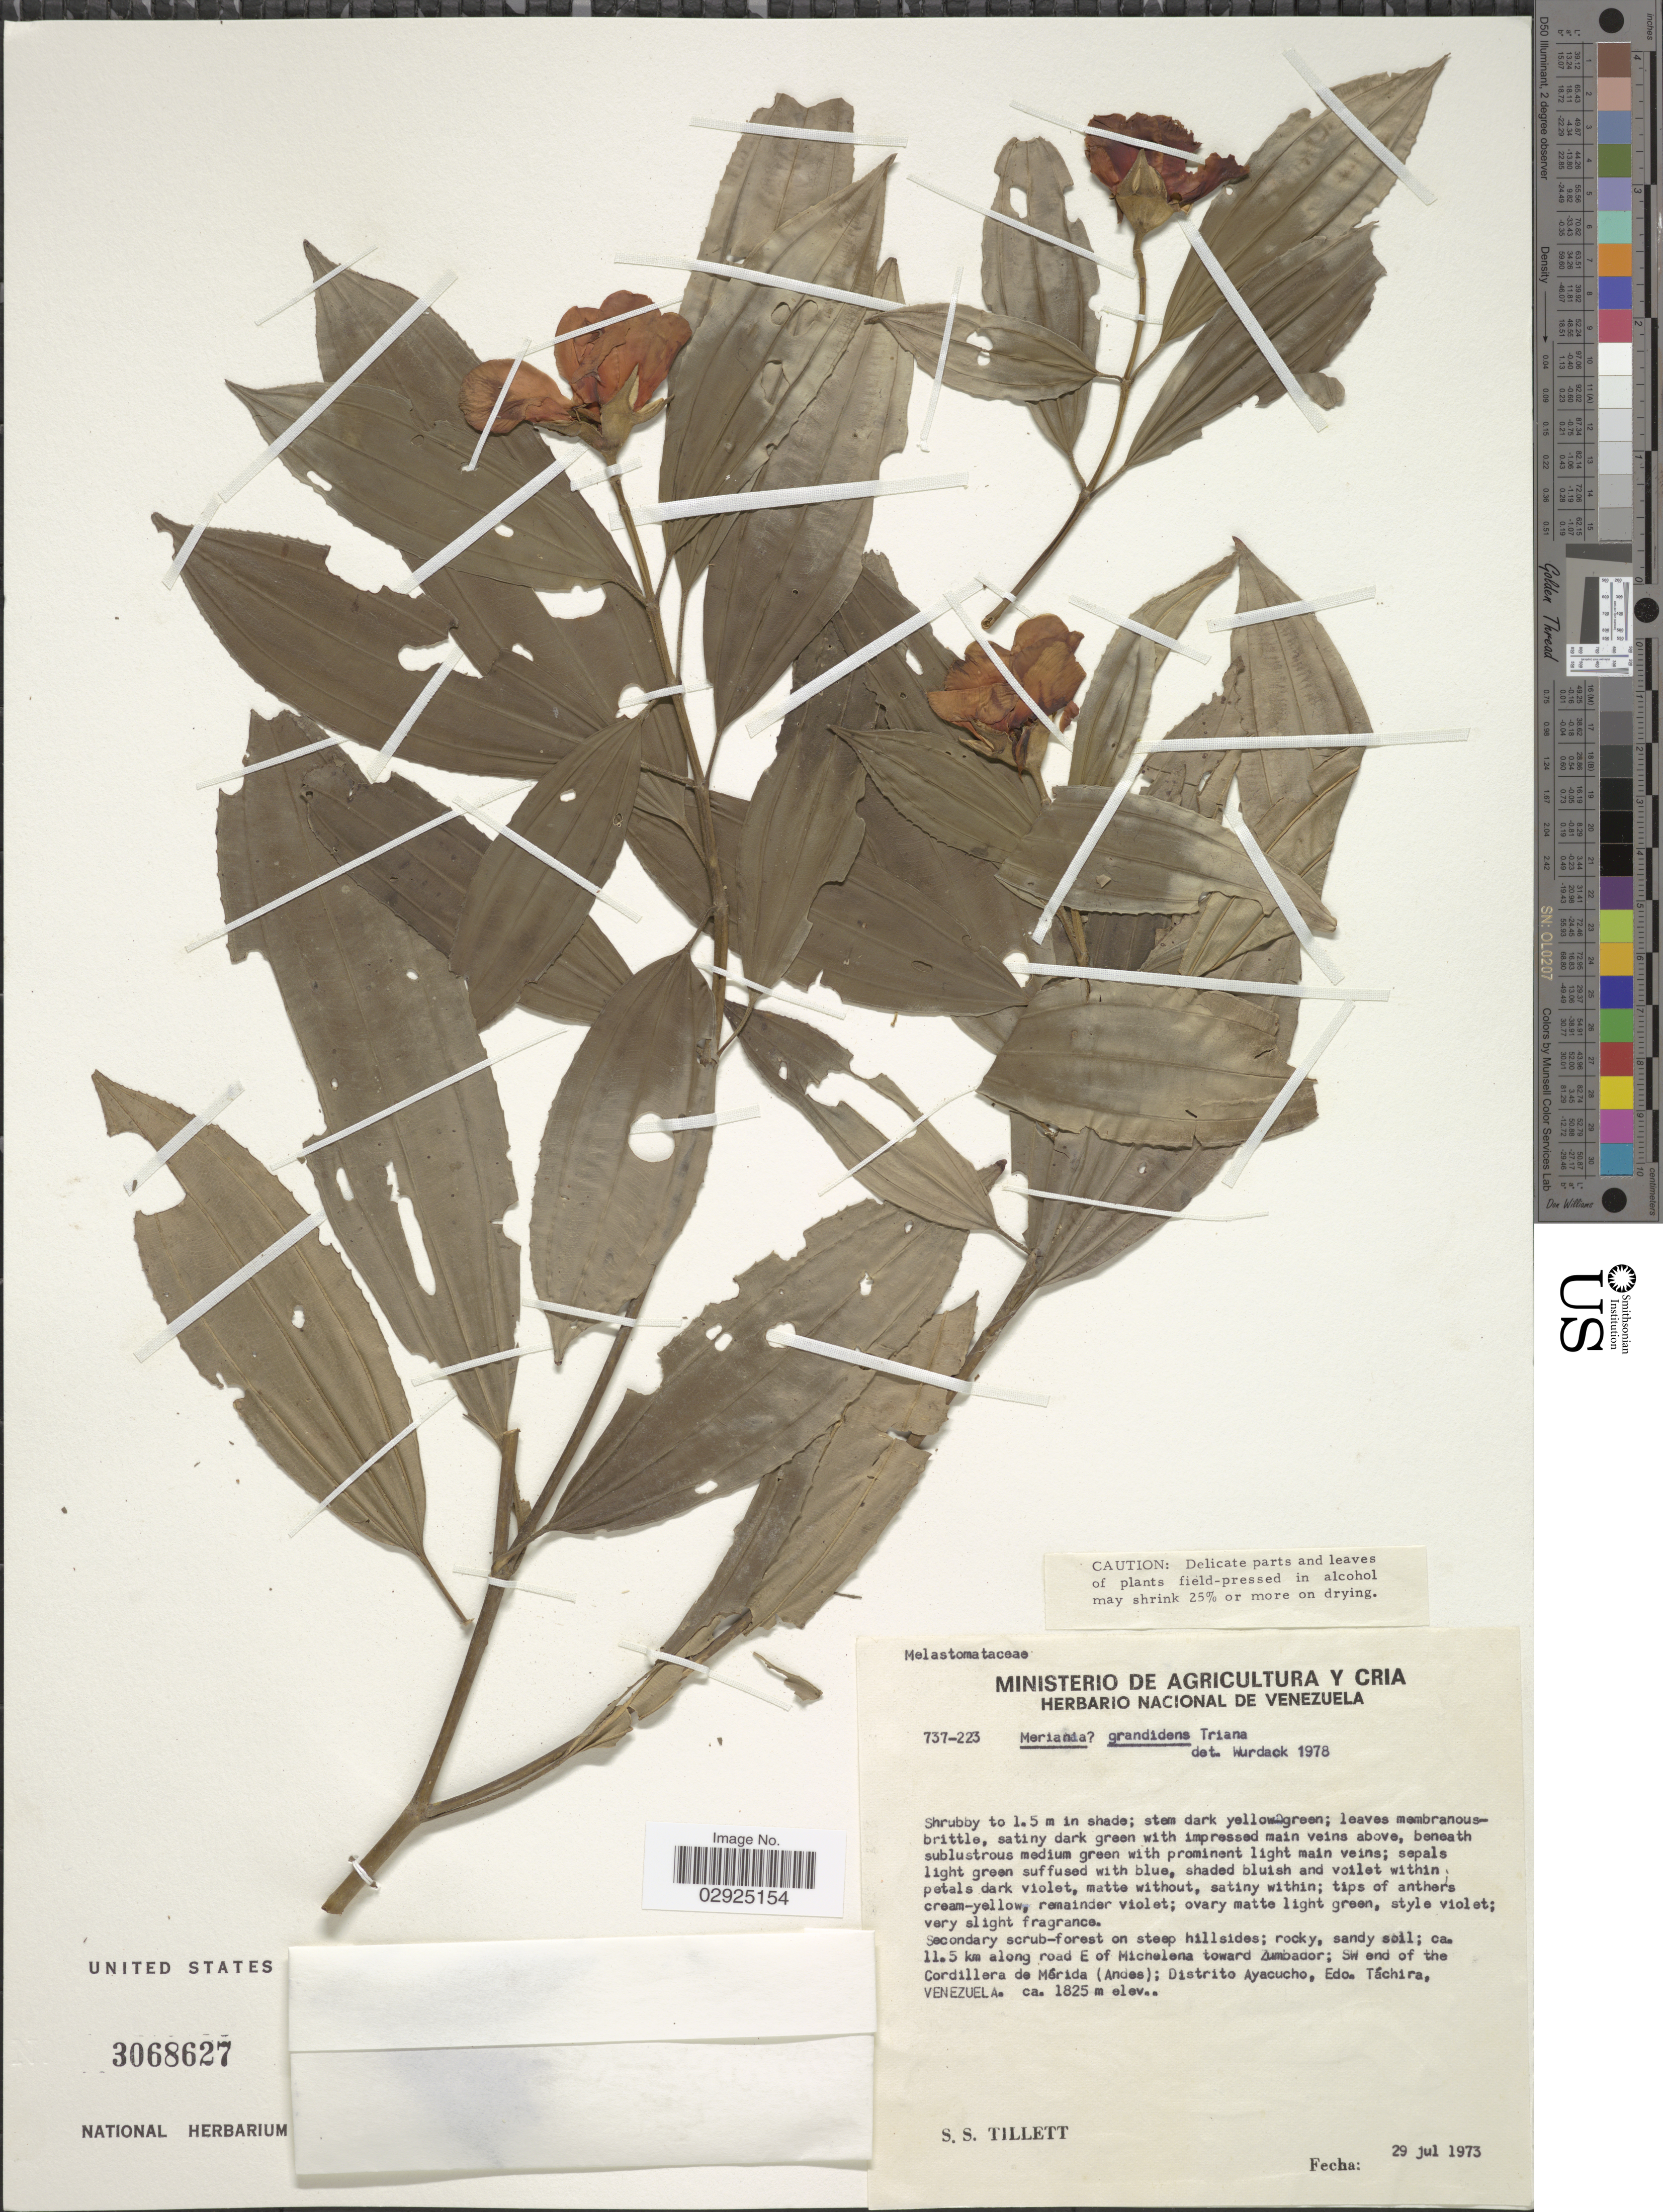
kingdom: Plantae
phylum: Tracheophyta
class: Magnoliopsida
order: Myrtales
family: Melastomataceae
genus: Meriania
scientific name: Meriania grandidens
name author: Triana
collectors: S. Tillett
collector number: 737-223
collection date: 1973-07-29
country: Venezuela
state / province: Tachira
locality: Ca. 11.5 km along road E of Michelena toward Zumbador; SW end of the Cordillera de Mérida (Andes); Distrito Ayacucho.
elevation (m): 1825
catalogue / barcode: US 3068627